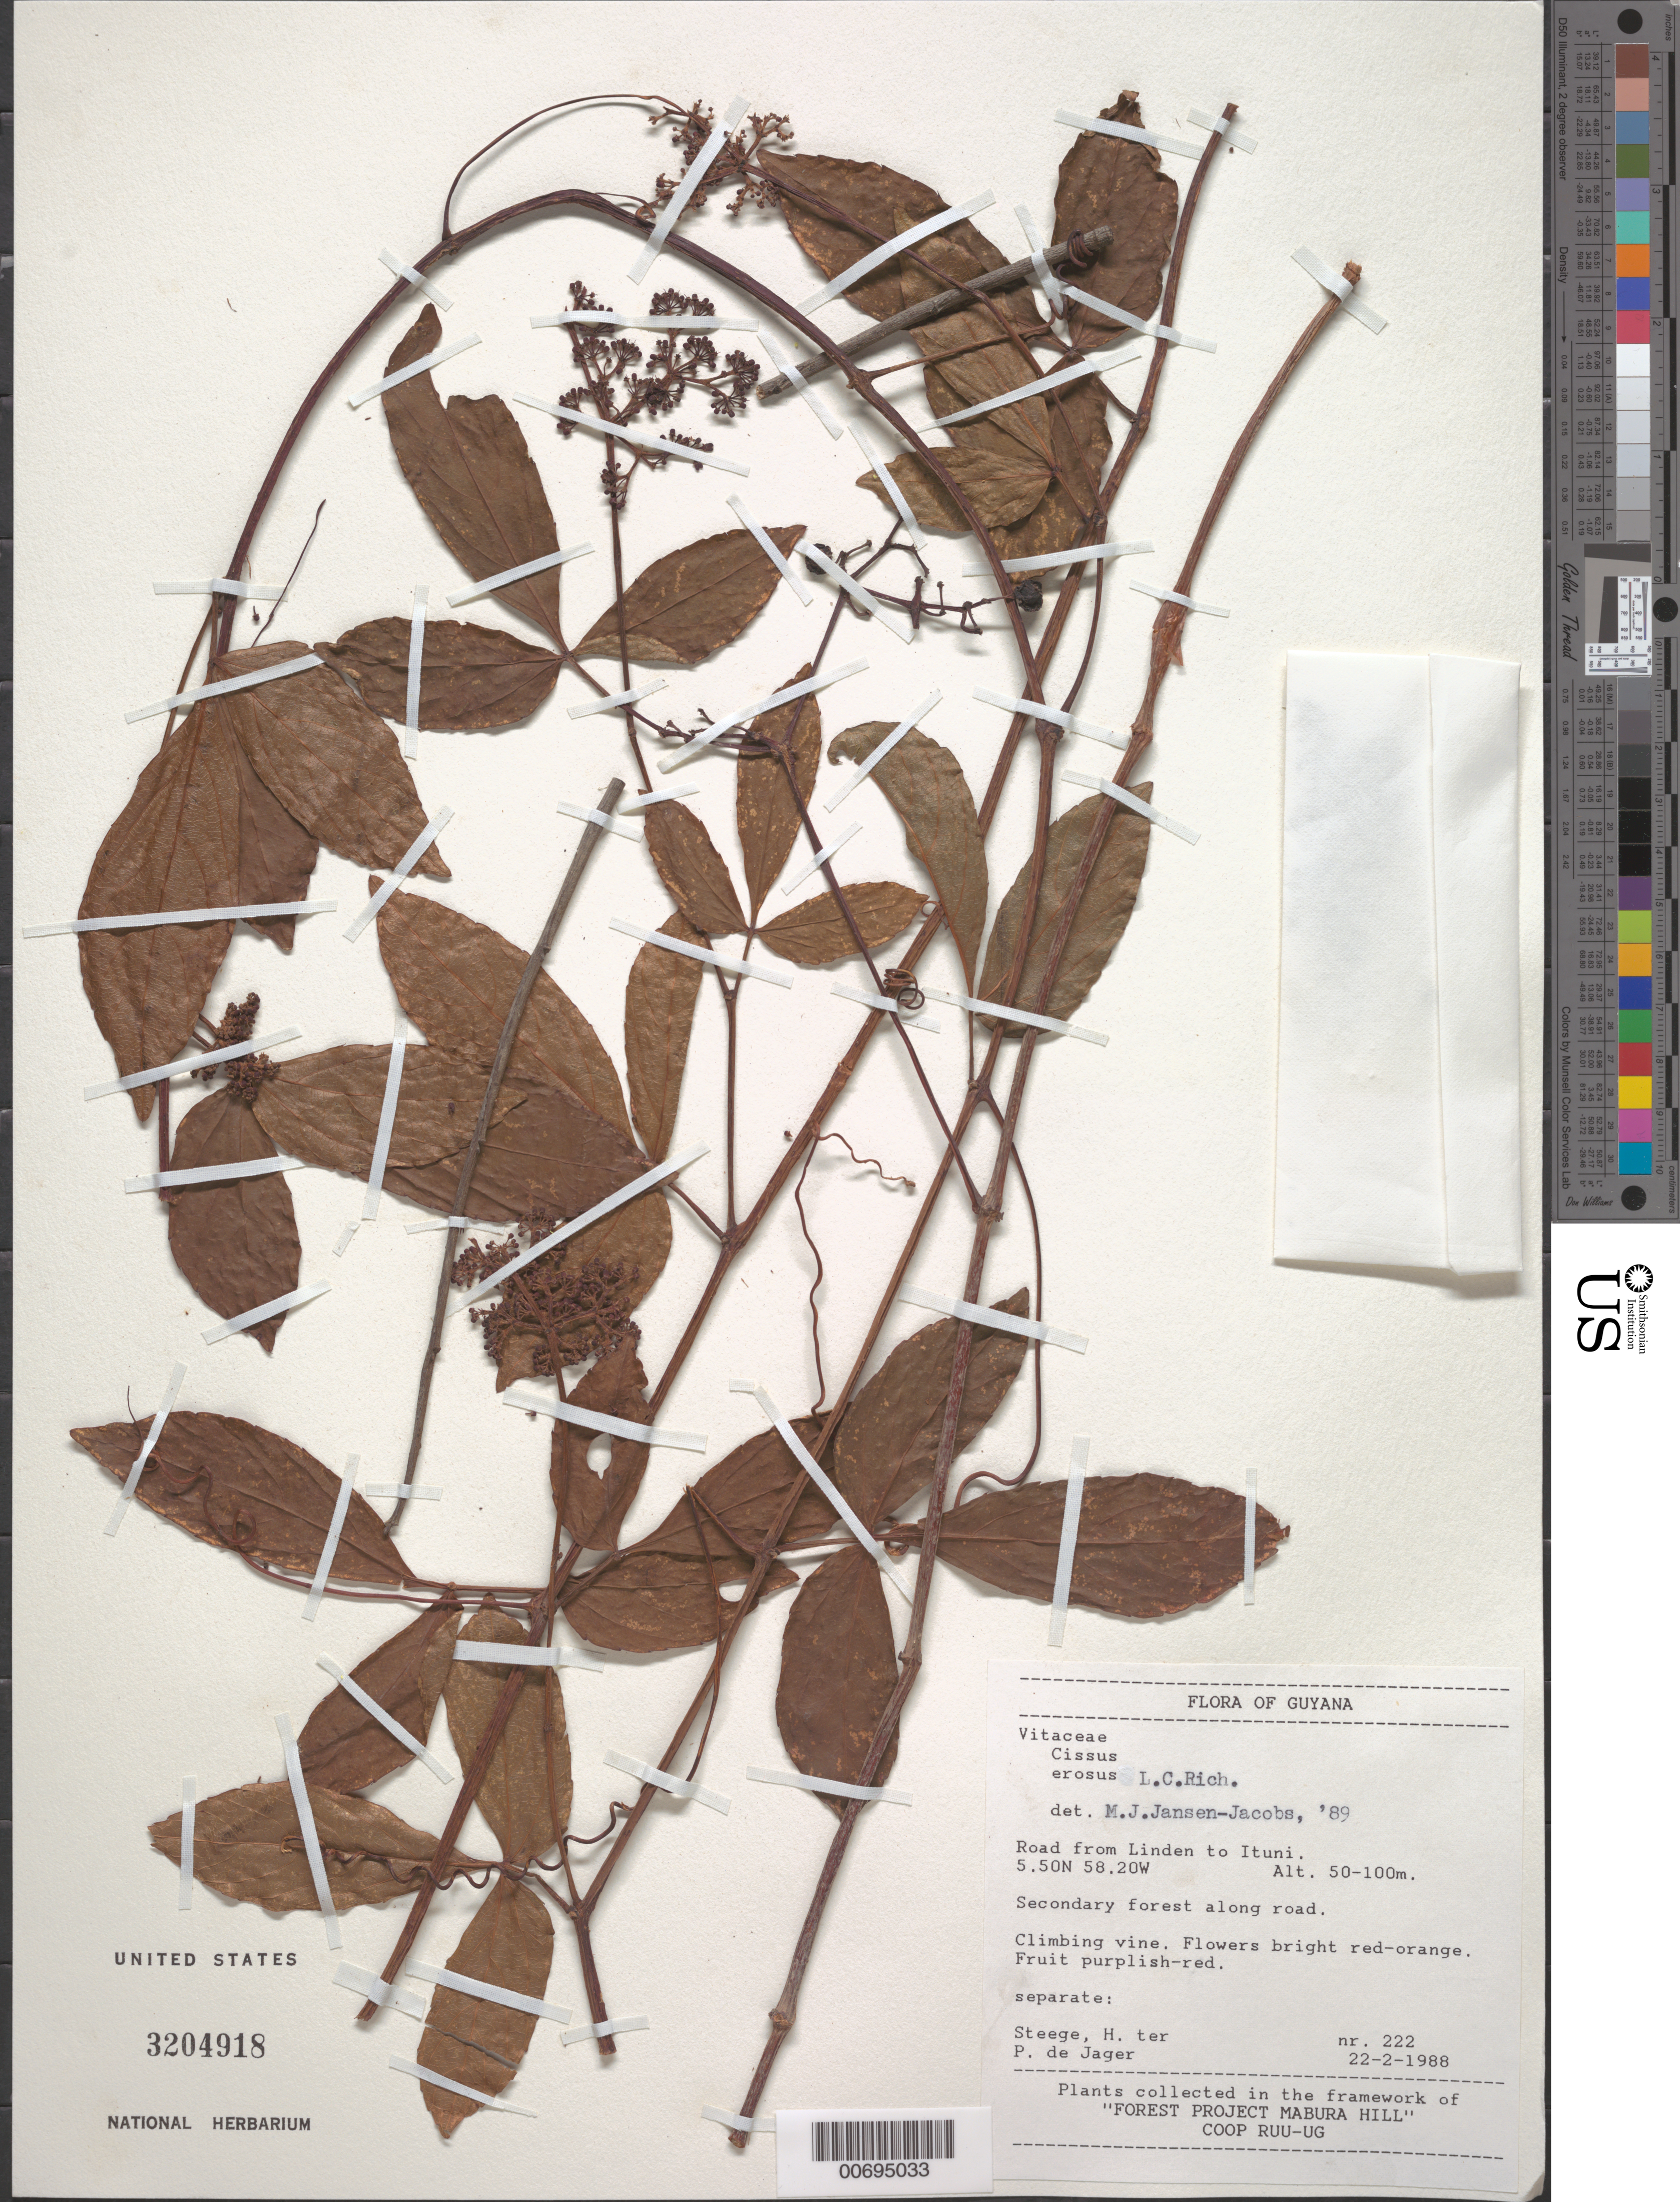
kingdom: Plantae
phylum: Tracheophyta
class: Magnoliopsida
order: Vitales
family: Vitaceae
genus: Cissus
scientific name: Cissus erosa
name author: Rich.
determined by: Jansen-Jacobs, M. J., (U), Nationaal Herbarium Nederland, Utrecht University branch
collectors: H. ter Steege & P. De Jager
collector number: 222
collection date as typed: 22-Feb-88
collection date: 1988-02-22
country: Guyana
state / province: U. Demerara-Berbice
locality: Linden to Ituni road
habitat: Secondary forest along road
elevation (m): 50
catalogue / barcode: US 3204918